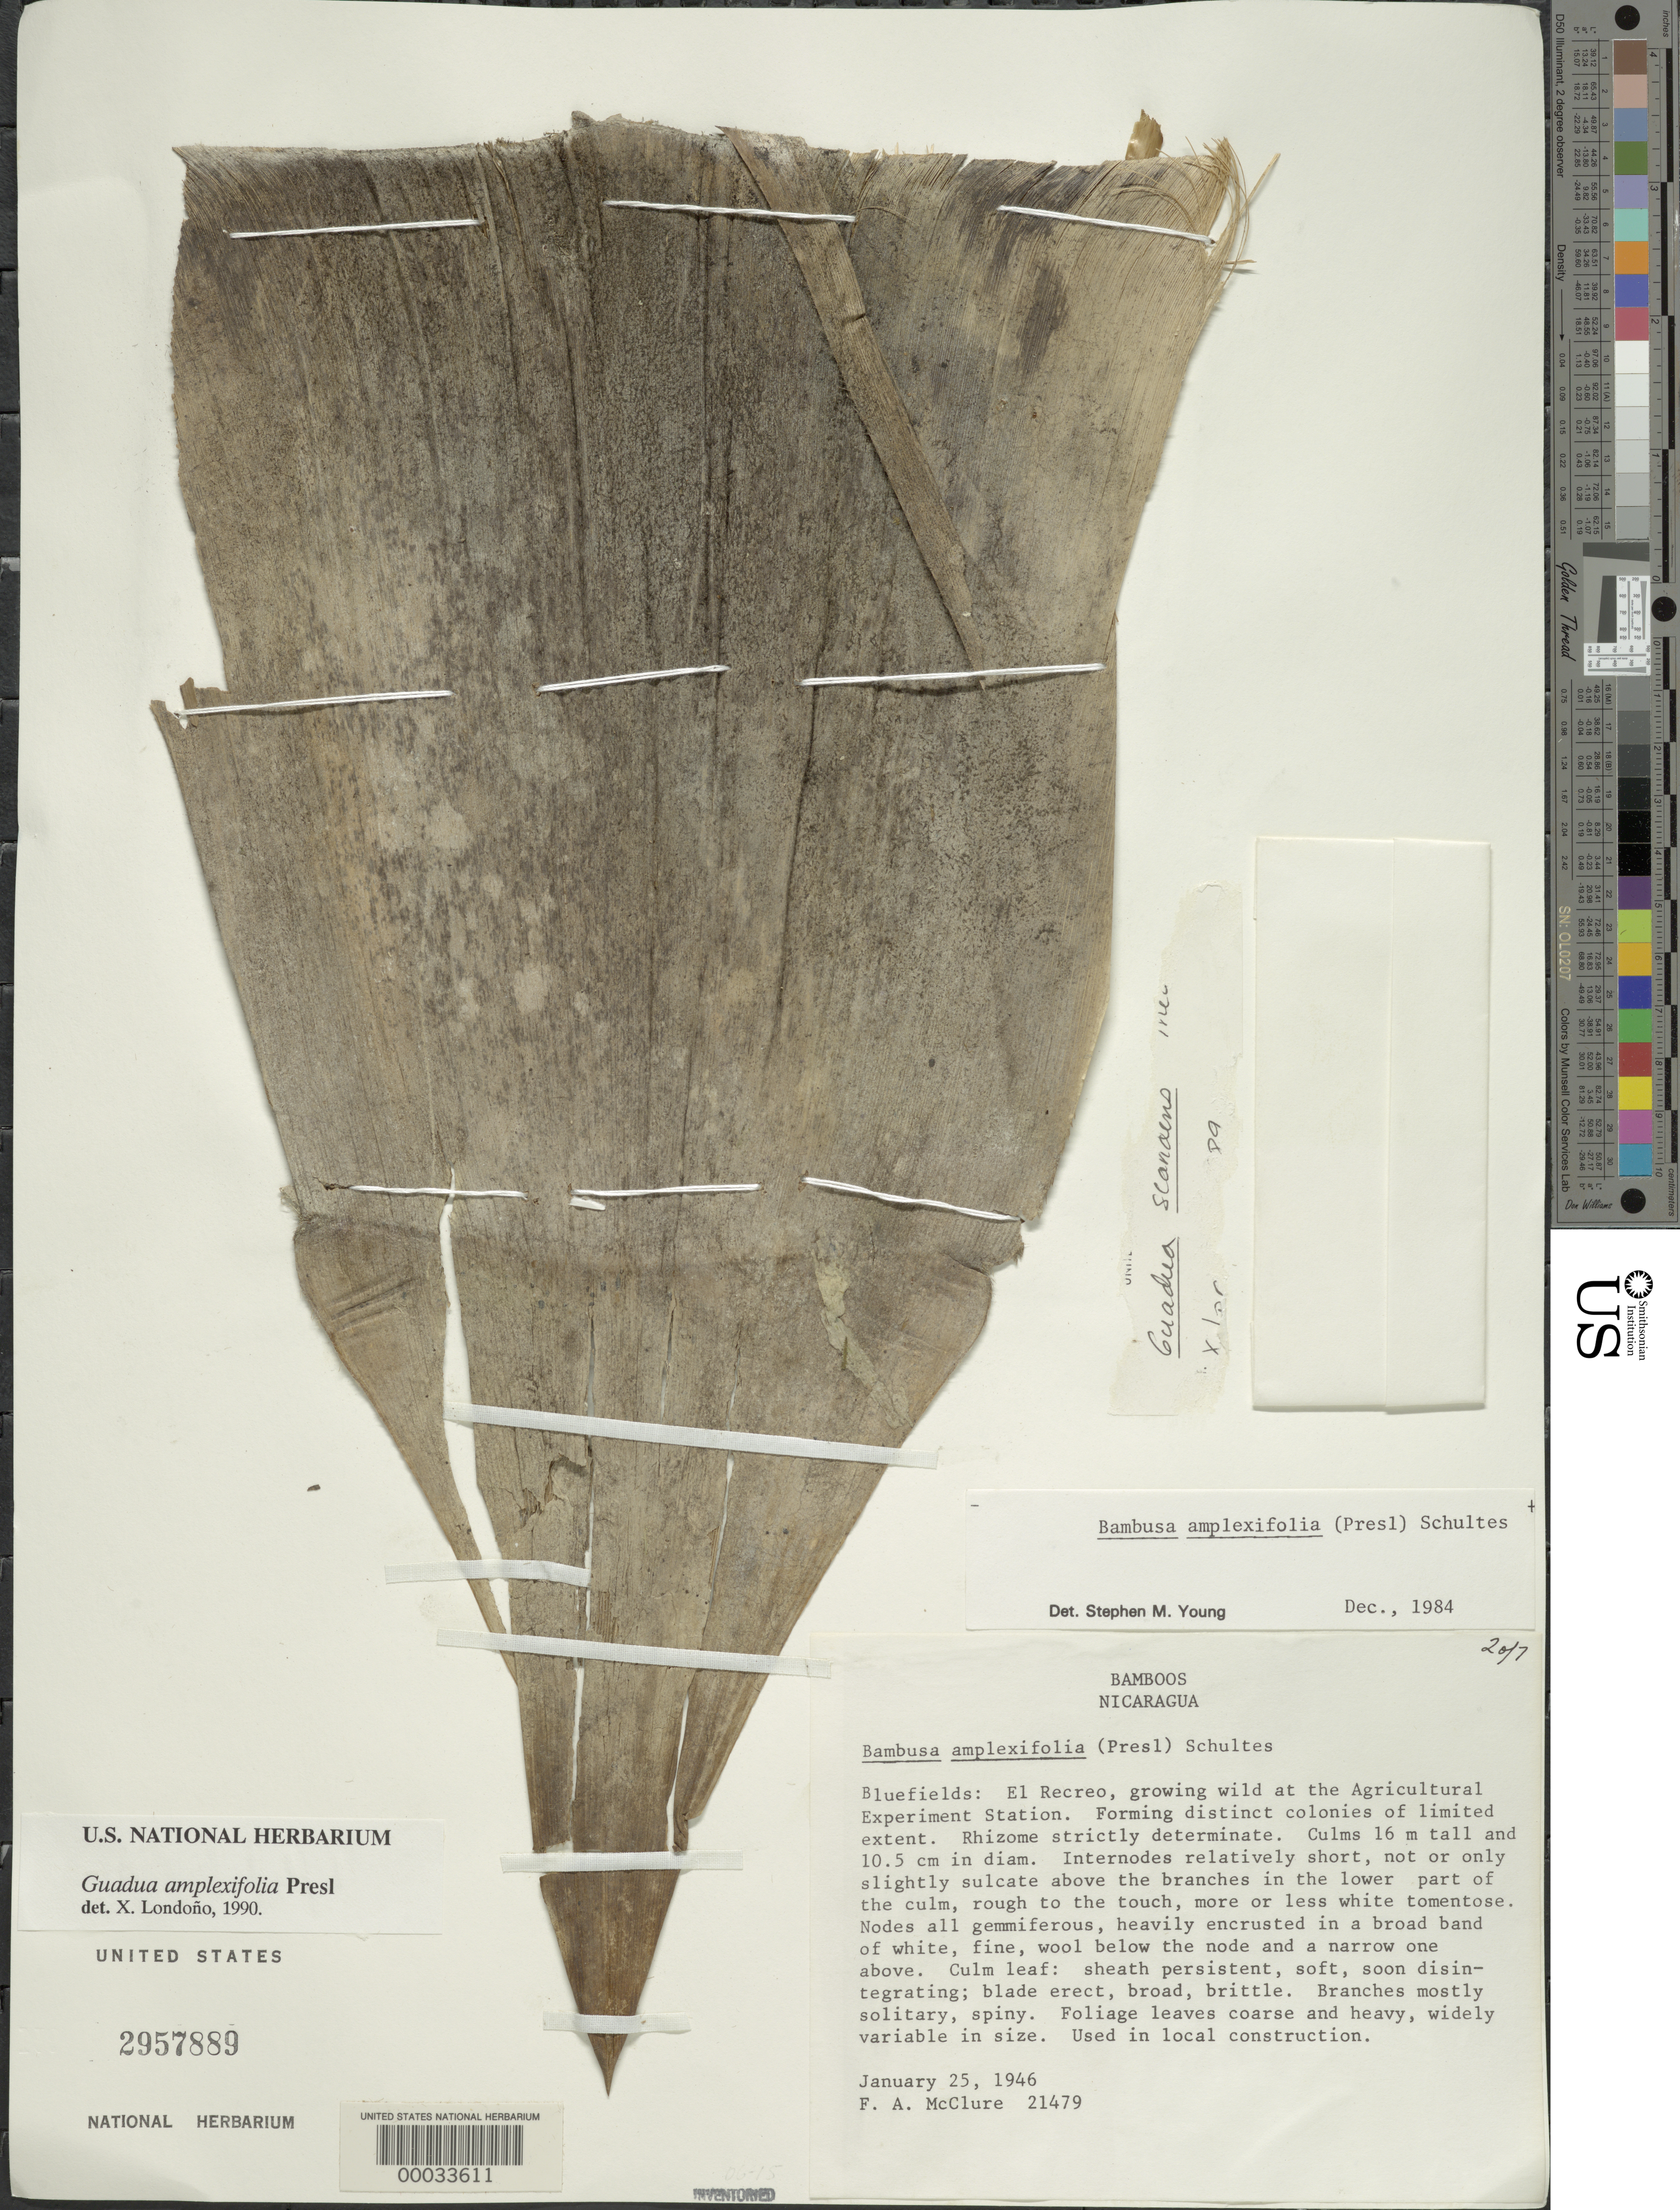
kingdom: Plantae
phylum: Tracheophyta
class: Liliopsida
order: Poales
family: Poaceae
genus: Guadua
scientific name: Guadua scandens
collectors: F. A. McClure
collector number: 21479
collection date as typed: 25 Jan 1946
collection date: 1946-01-25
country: Nicaragua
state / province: Atlántico Sur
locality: Bluefields; el recreo at agr. expt. sta.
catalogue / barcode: US 2957889